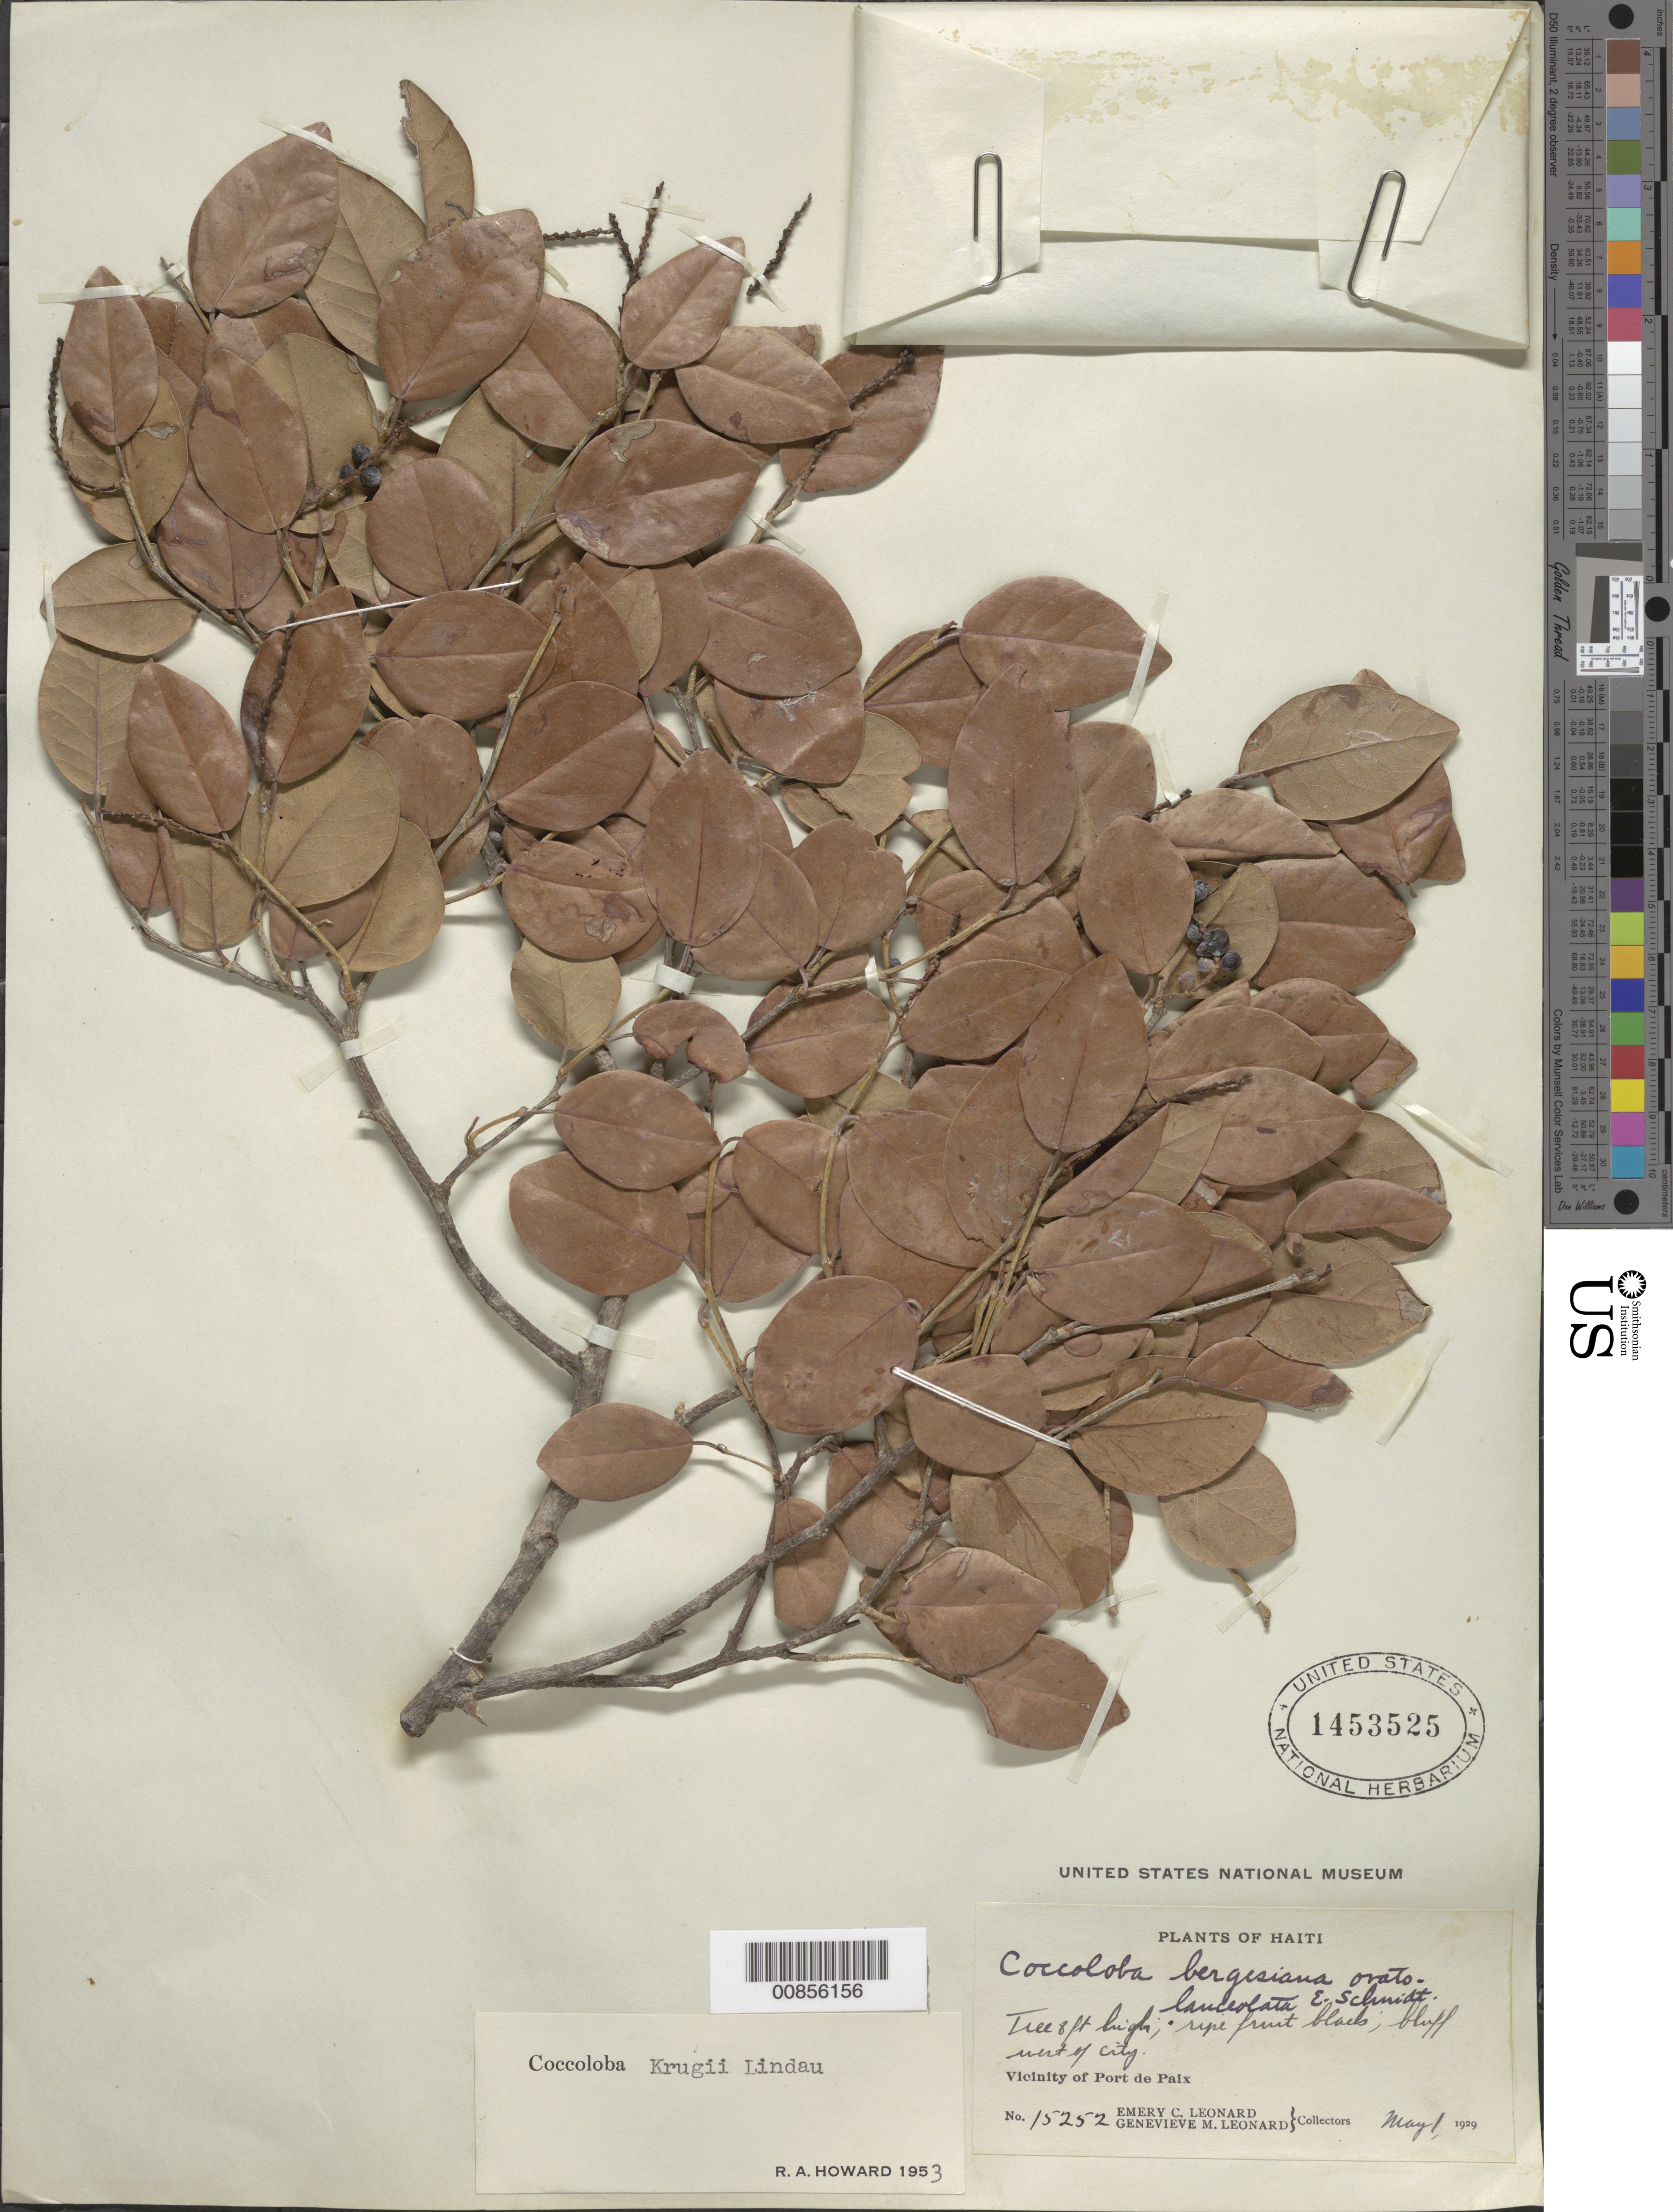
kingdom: Plantae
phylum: Tracheophyta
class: Magnoliopsida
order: Caryophyllales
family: Polygonaceae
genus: Coccoloba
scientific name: Coccoloba krugii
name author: Lindau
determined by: Howard, R. A.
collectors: E. C. Leonard & G. M. Leonard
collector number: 15252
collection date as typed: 01 May 1929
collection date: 1929-05-01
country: Haiti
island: Hispaniola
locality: Vicinity of Port de Paix. Bluff west of city.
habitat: Bluff.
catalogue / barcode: US 1453525